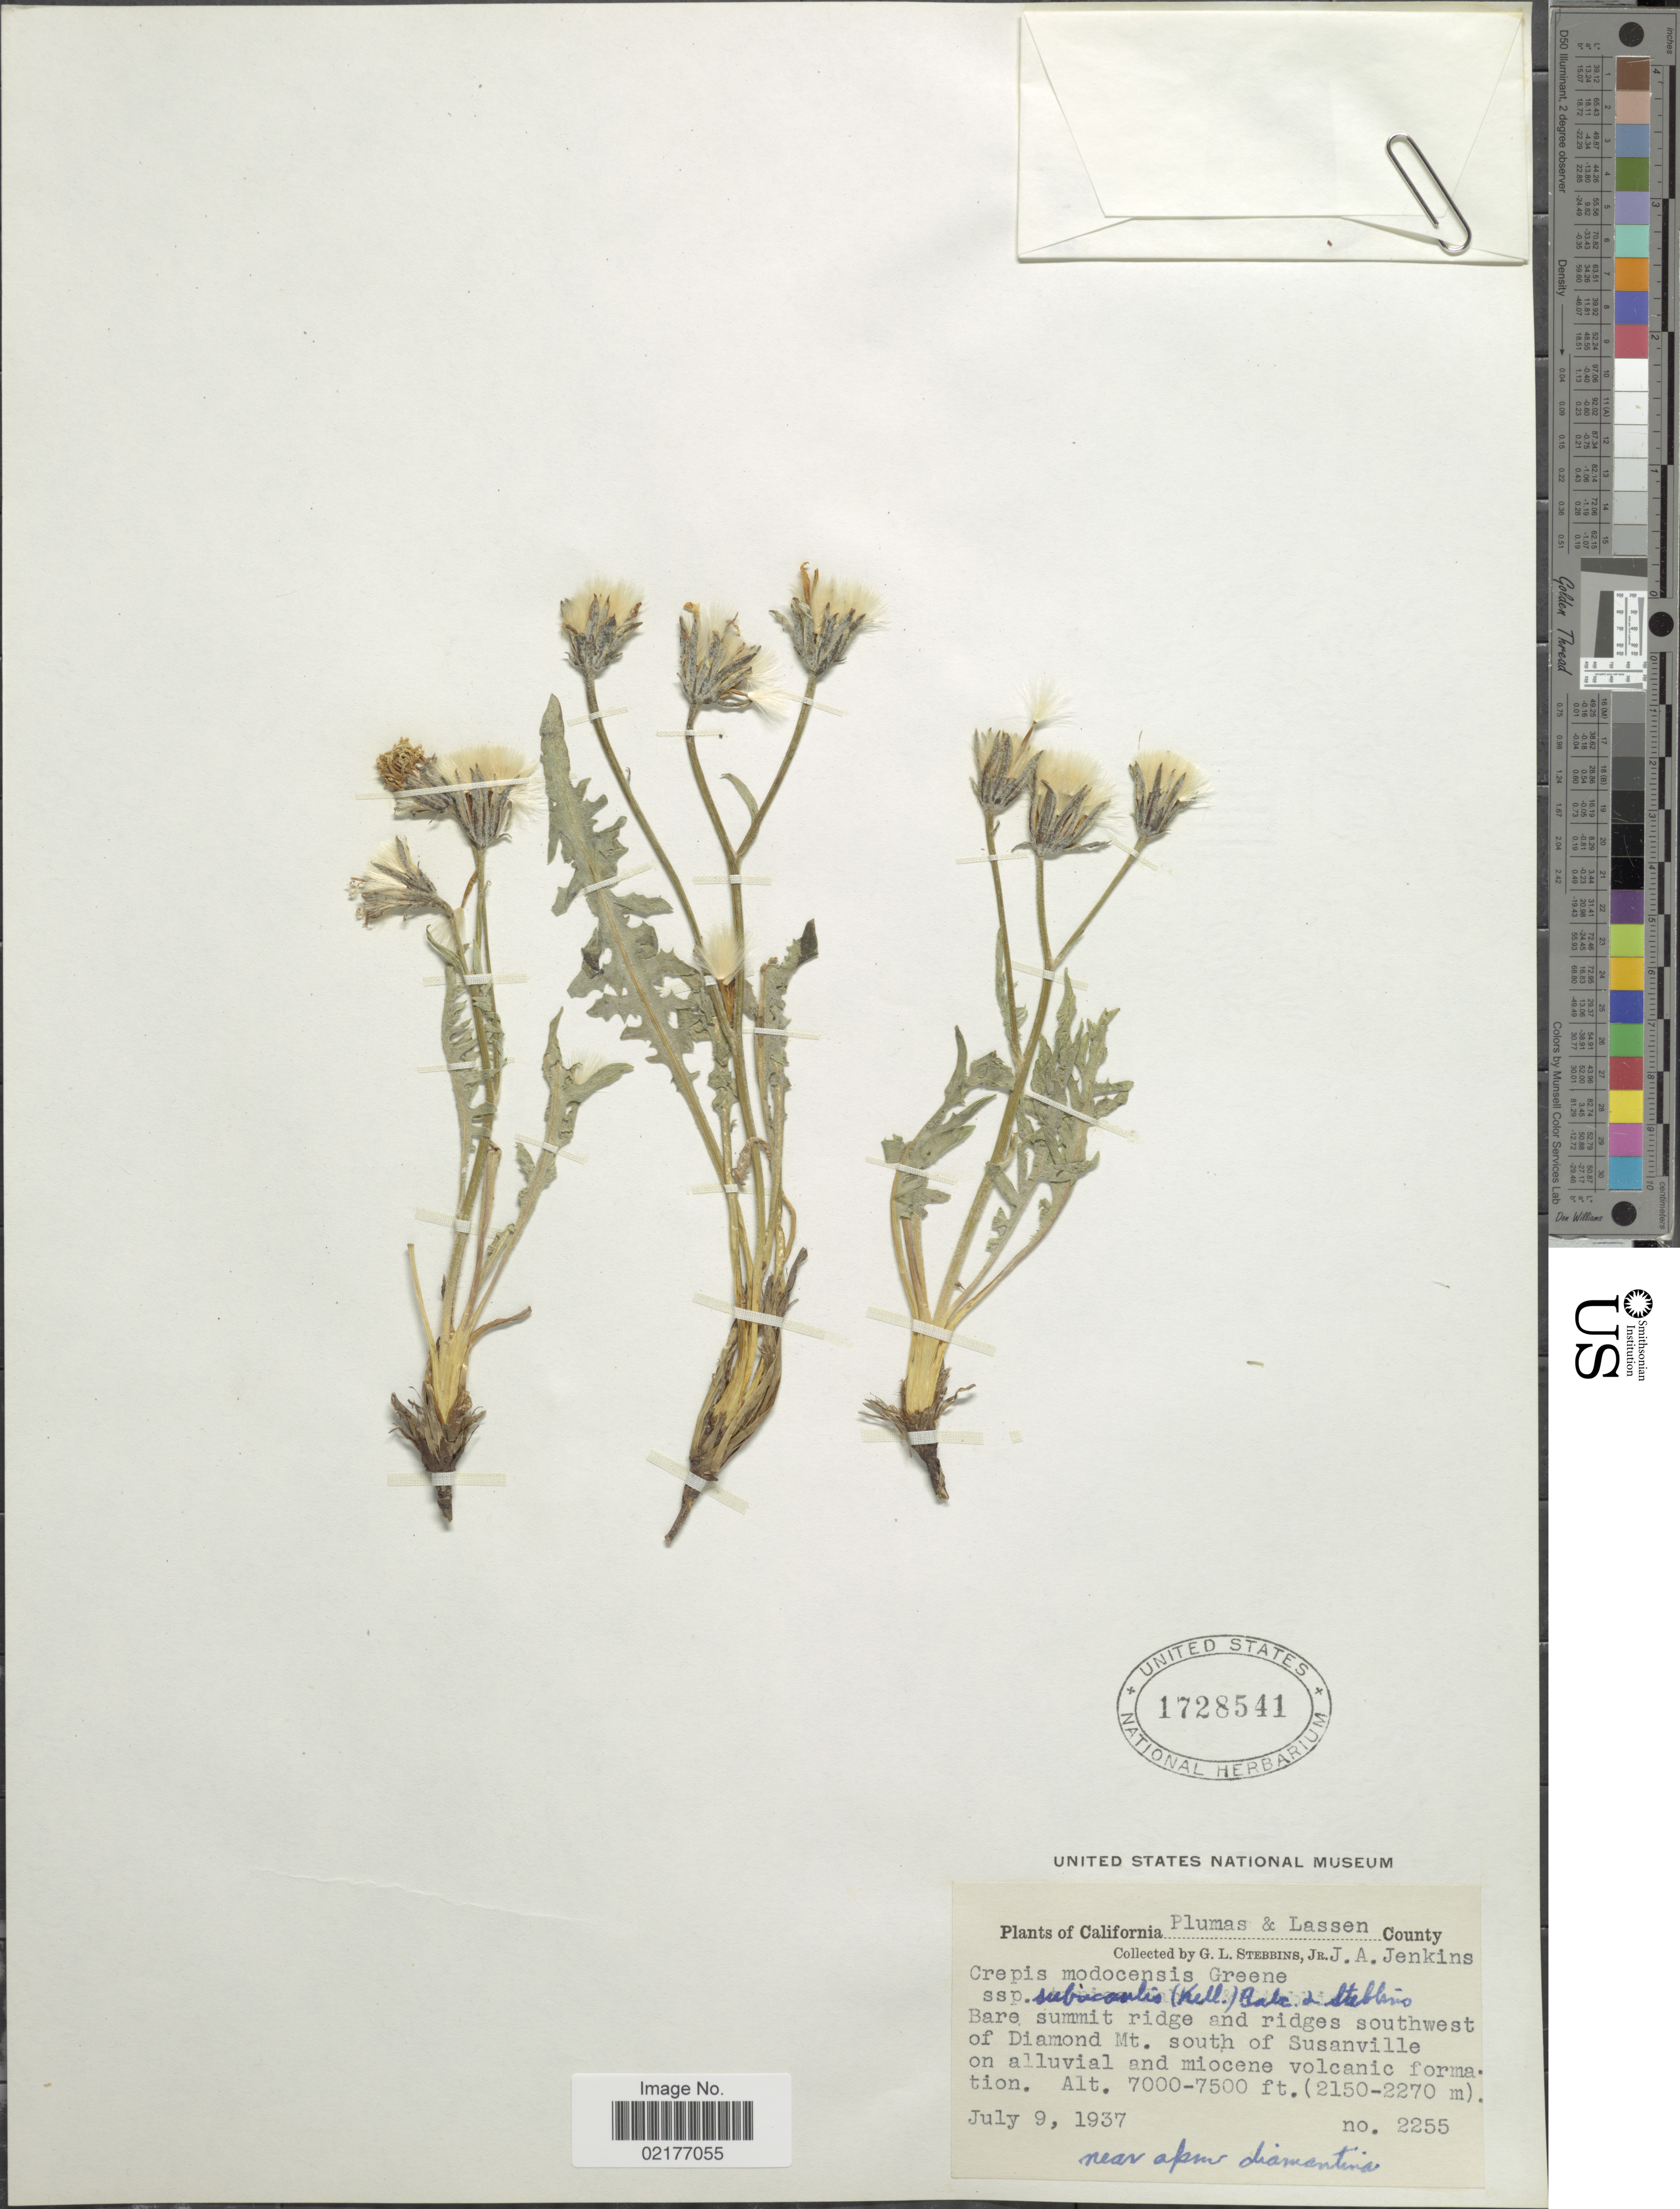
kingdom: Plantae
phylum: Tracheophyta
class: Magnoliopsida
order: Asterales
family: Asteraceae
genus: Crepis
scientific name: Crepis modocensis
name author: Greene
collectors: G. L. Stebbins & J. Jenkins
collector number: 2255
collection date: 1937-07-09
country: United States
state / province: California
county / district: Plumas/Lassen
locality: Plumas & Lassen County, Bare summit ridge and ridges southwest of Diamond Mt. south of Susanville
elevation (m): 2134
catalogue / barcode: US 1728541